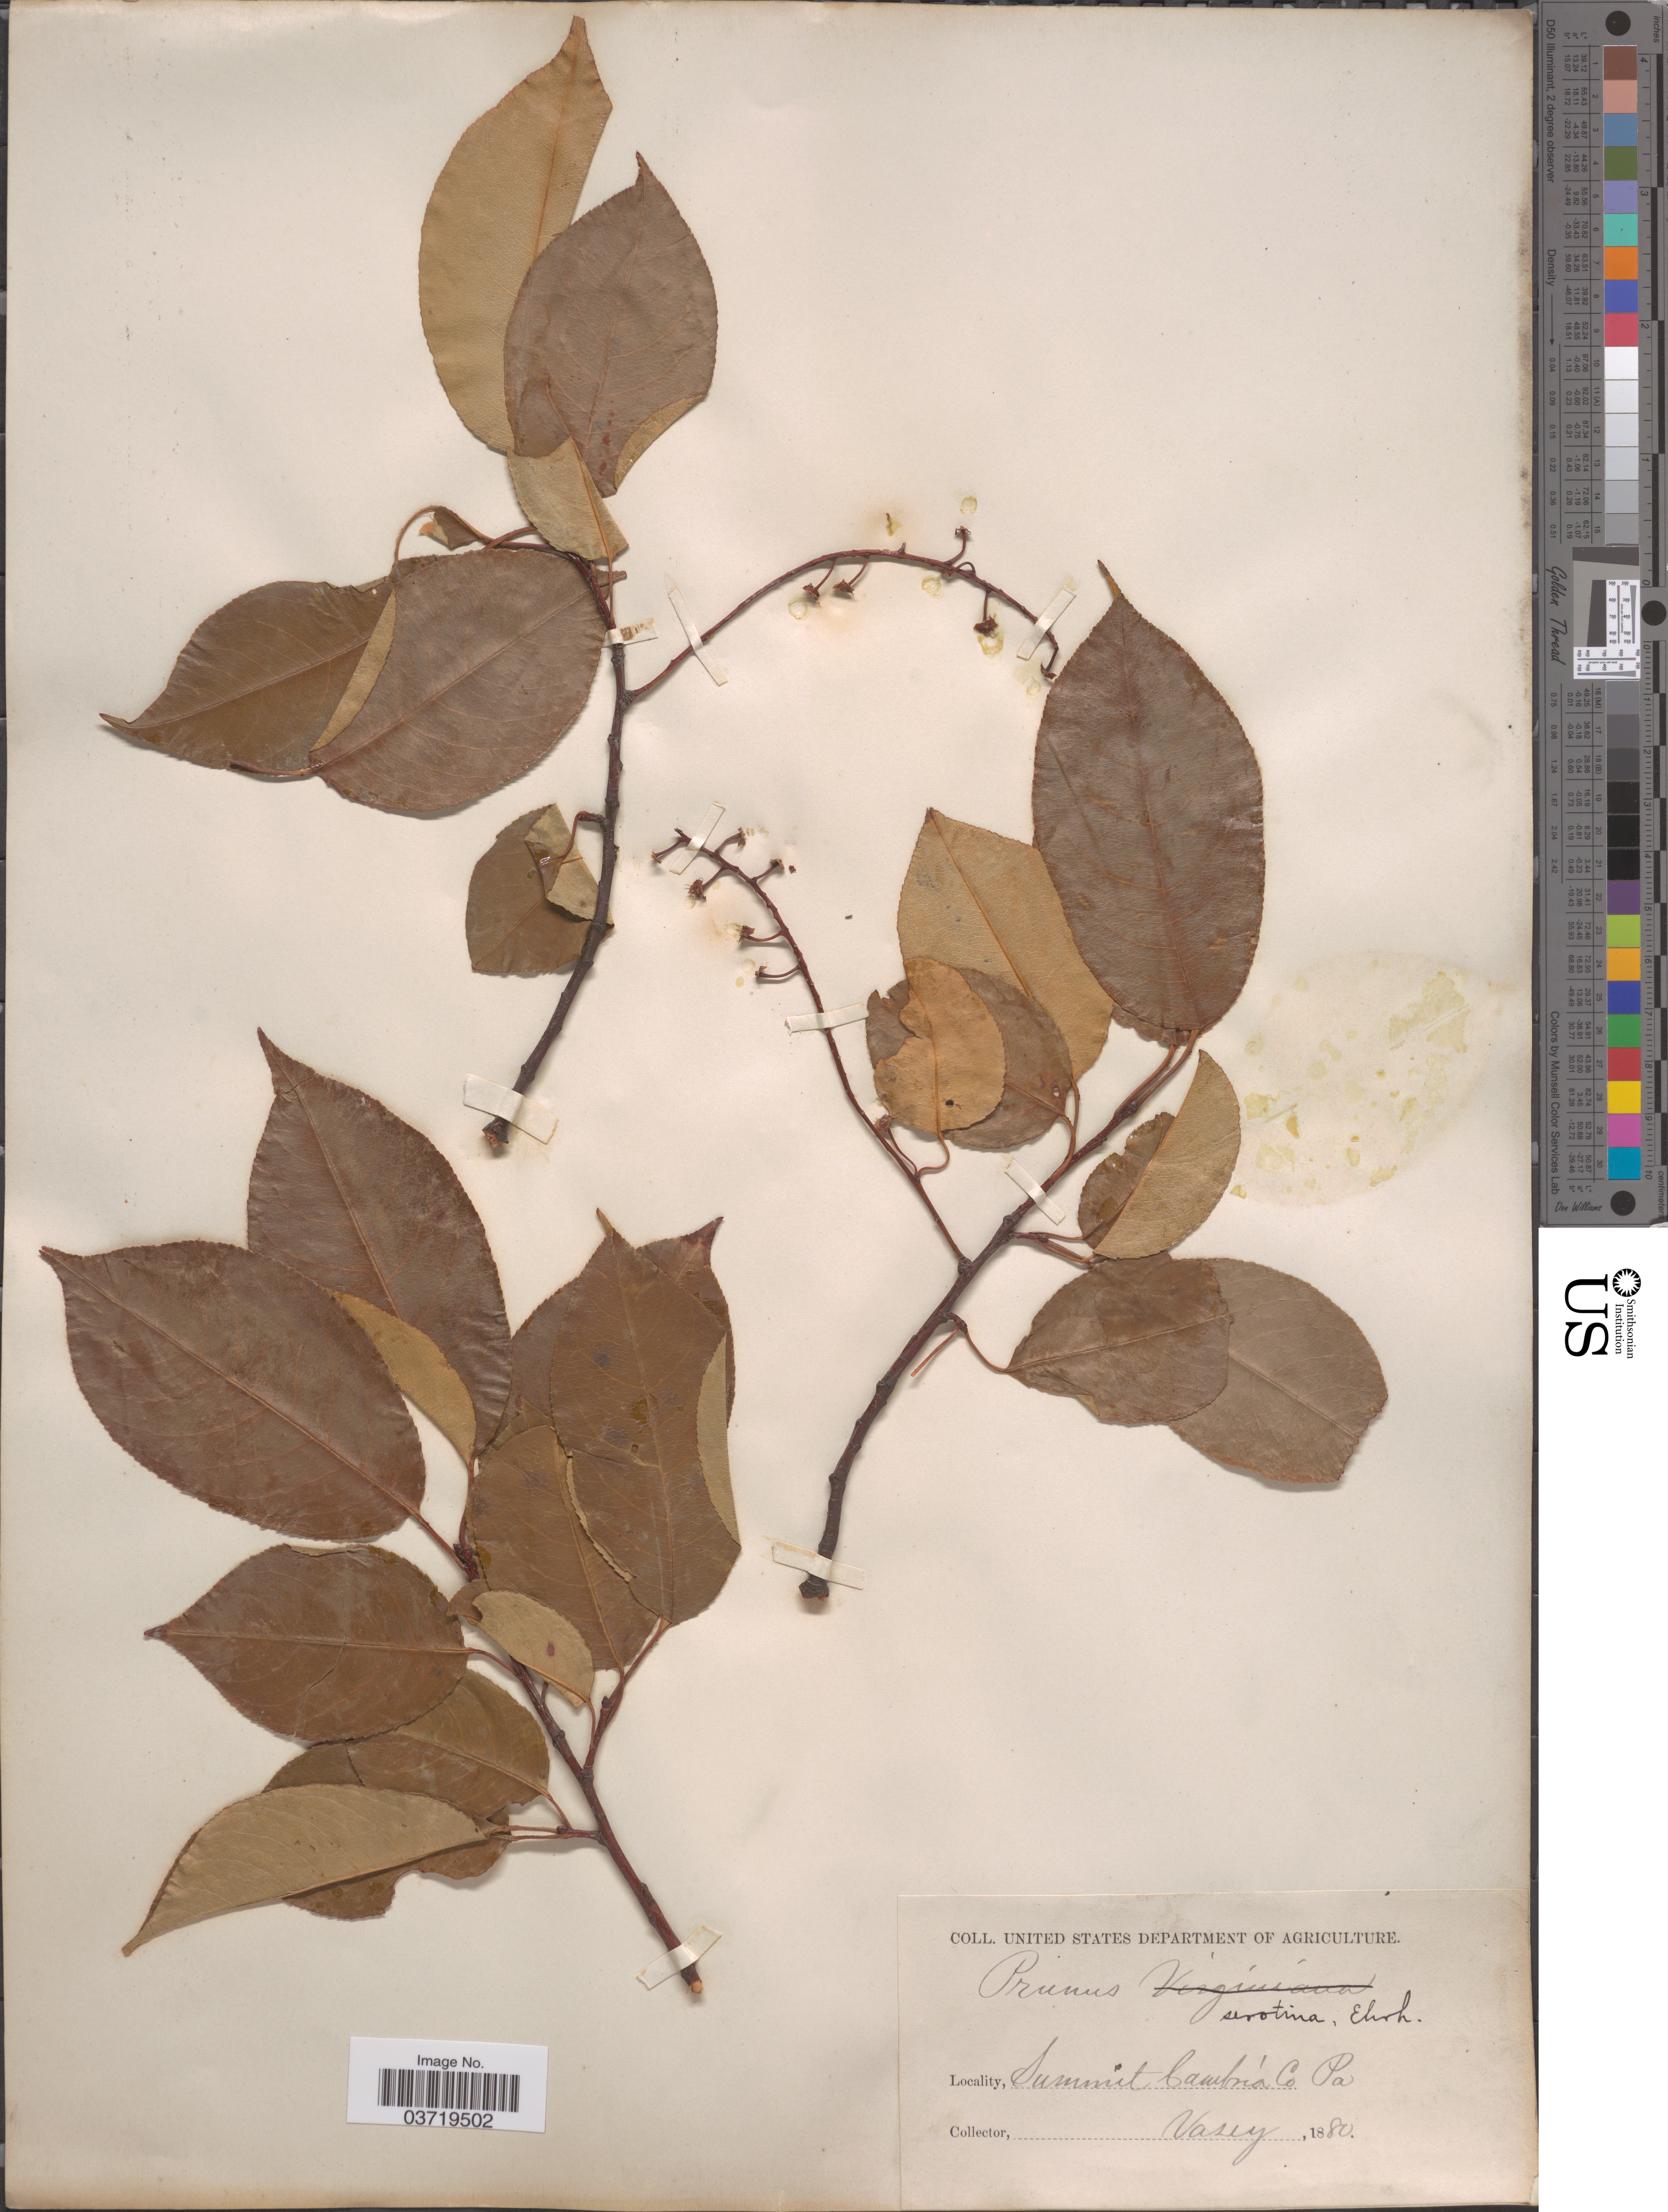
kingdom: Plantae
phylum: Tracheophyta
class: Magnoliopsida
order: Rosales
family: Rosaceae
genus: Prunus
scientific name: Prunus serotina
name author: Ehrh.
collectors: Vasey, --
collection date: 1880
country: United States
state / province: Pennsylvania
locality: Summit Cambria Co.